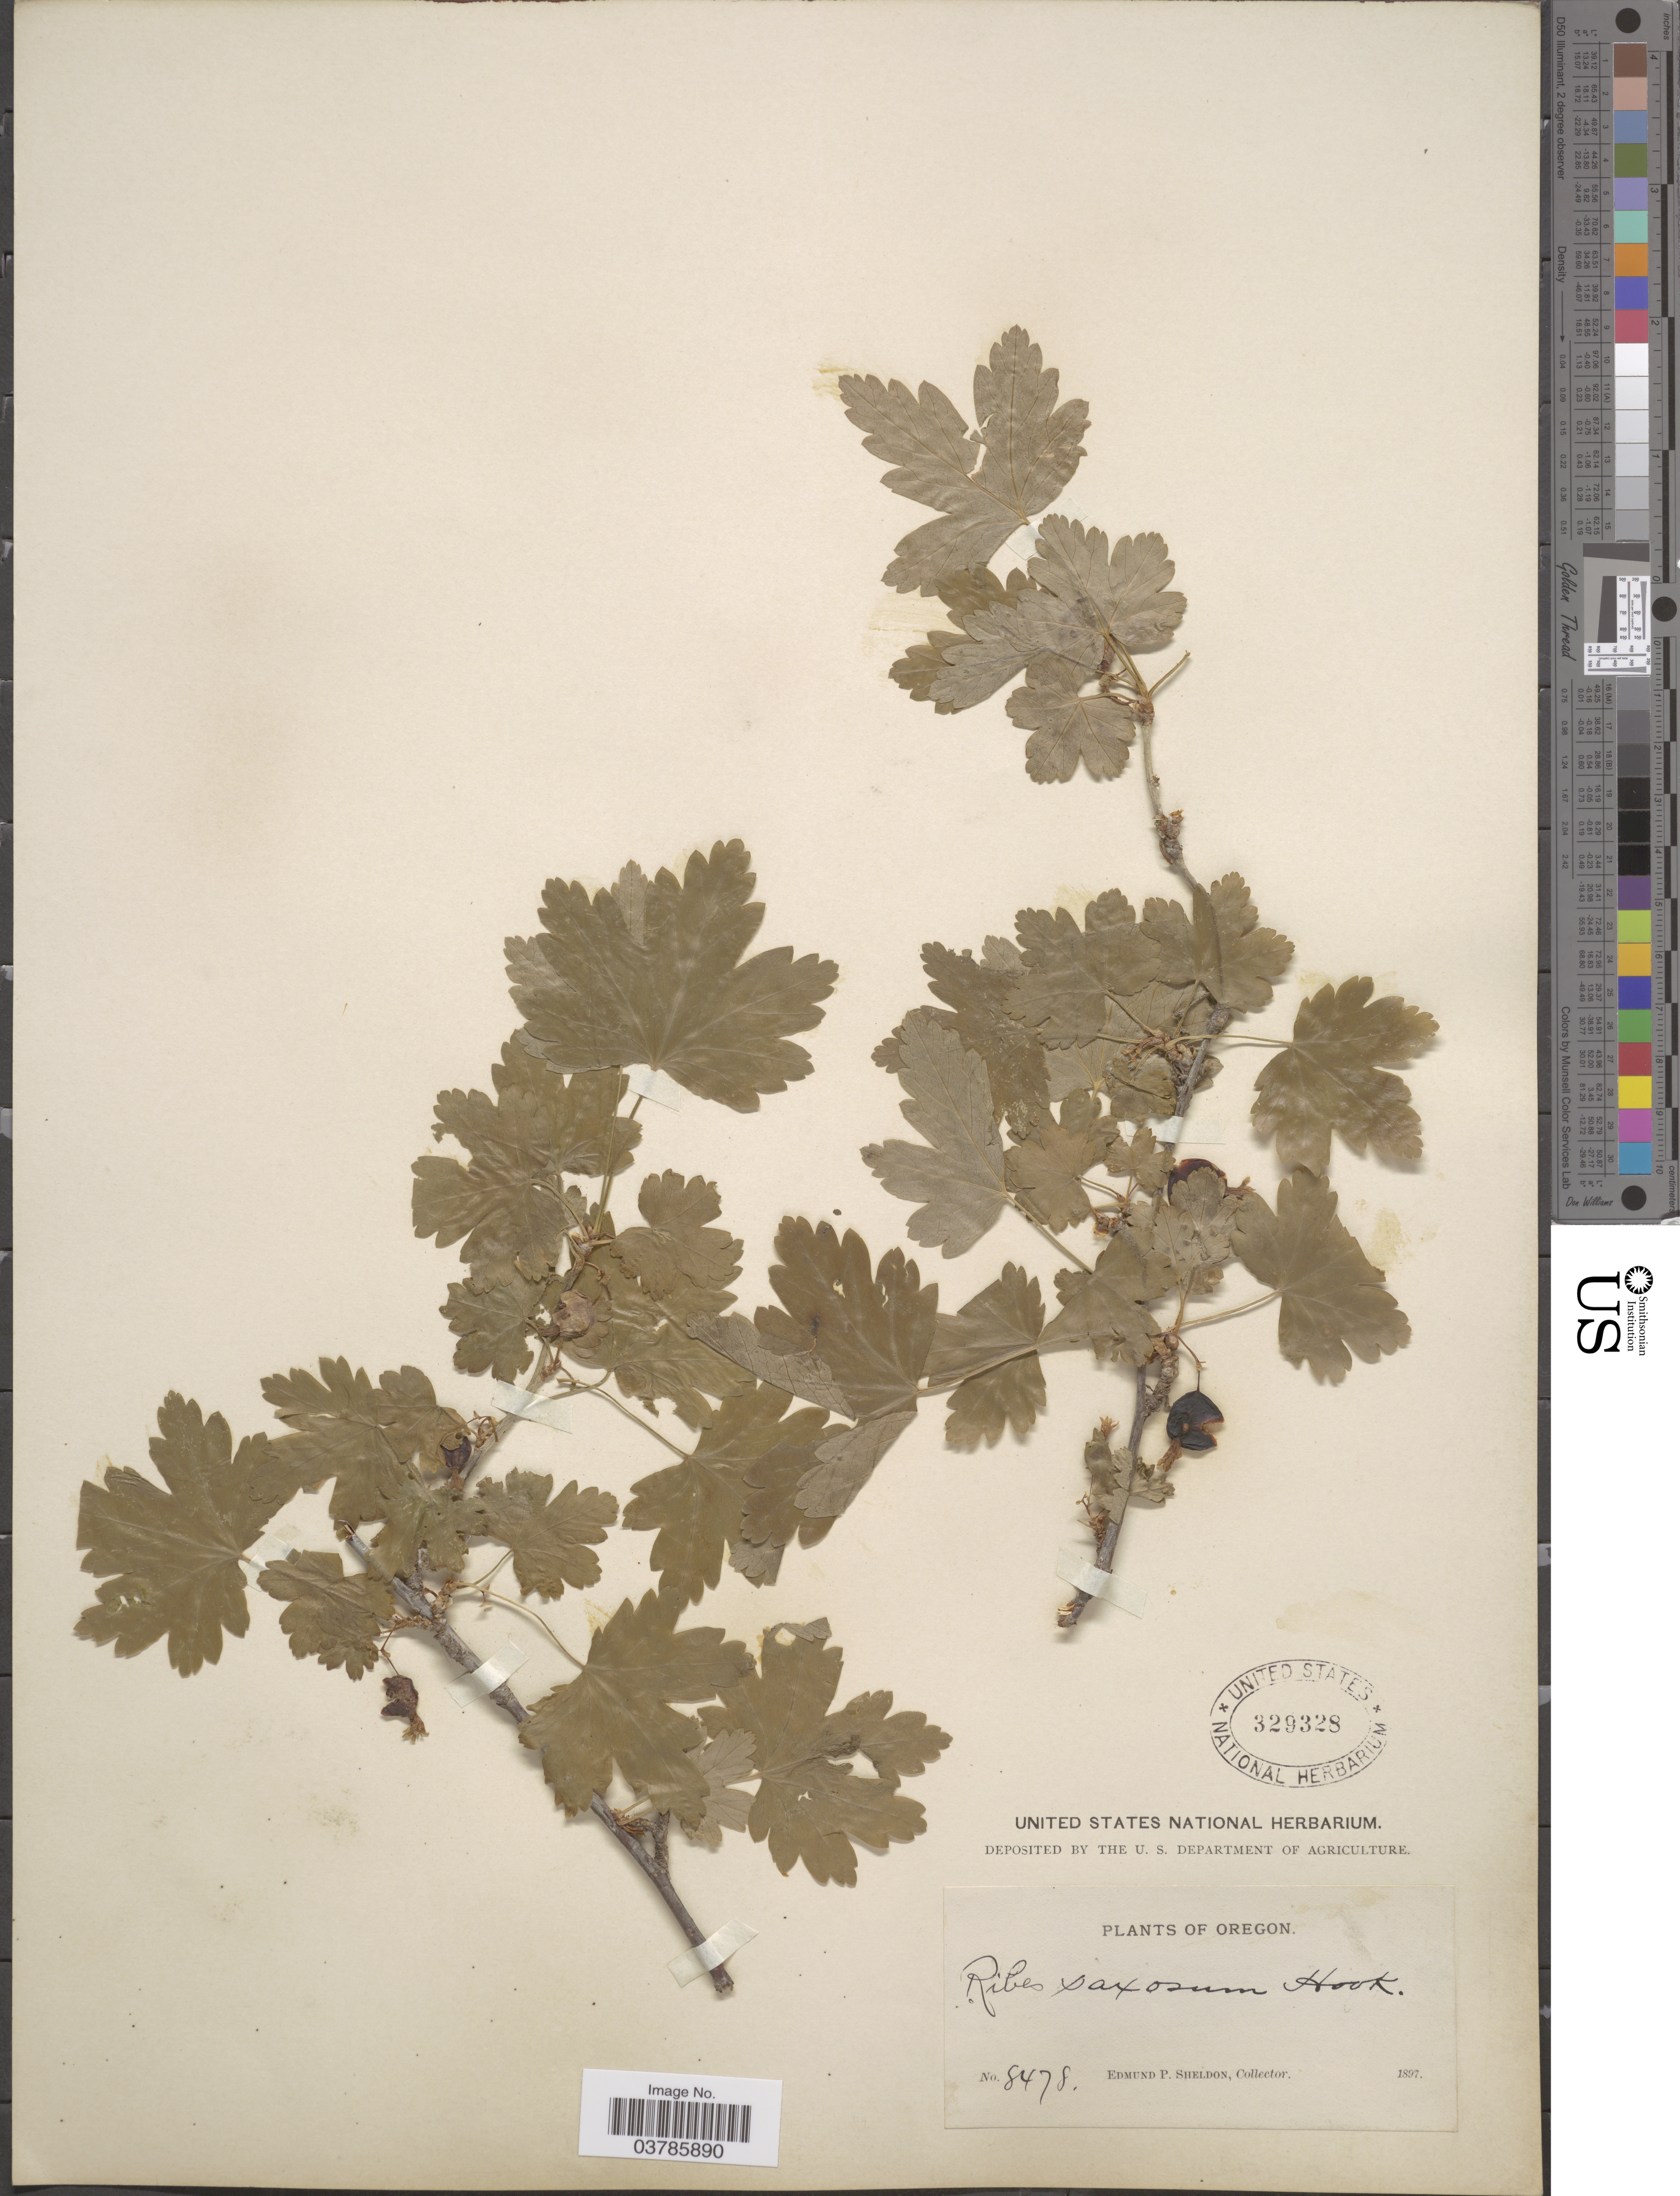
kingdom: Plantae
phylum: Tracheophyta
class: Magnoliopsida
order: Saxifragales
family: Grossulariaceae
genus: Ribes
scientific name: Ribes inerme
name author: Rydb.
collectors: E. P. Sheldon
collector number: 8478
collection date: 1897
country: United States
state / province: Oregon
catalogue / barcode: US 329328